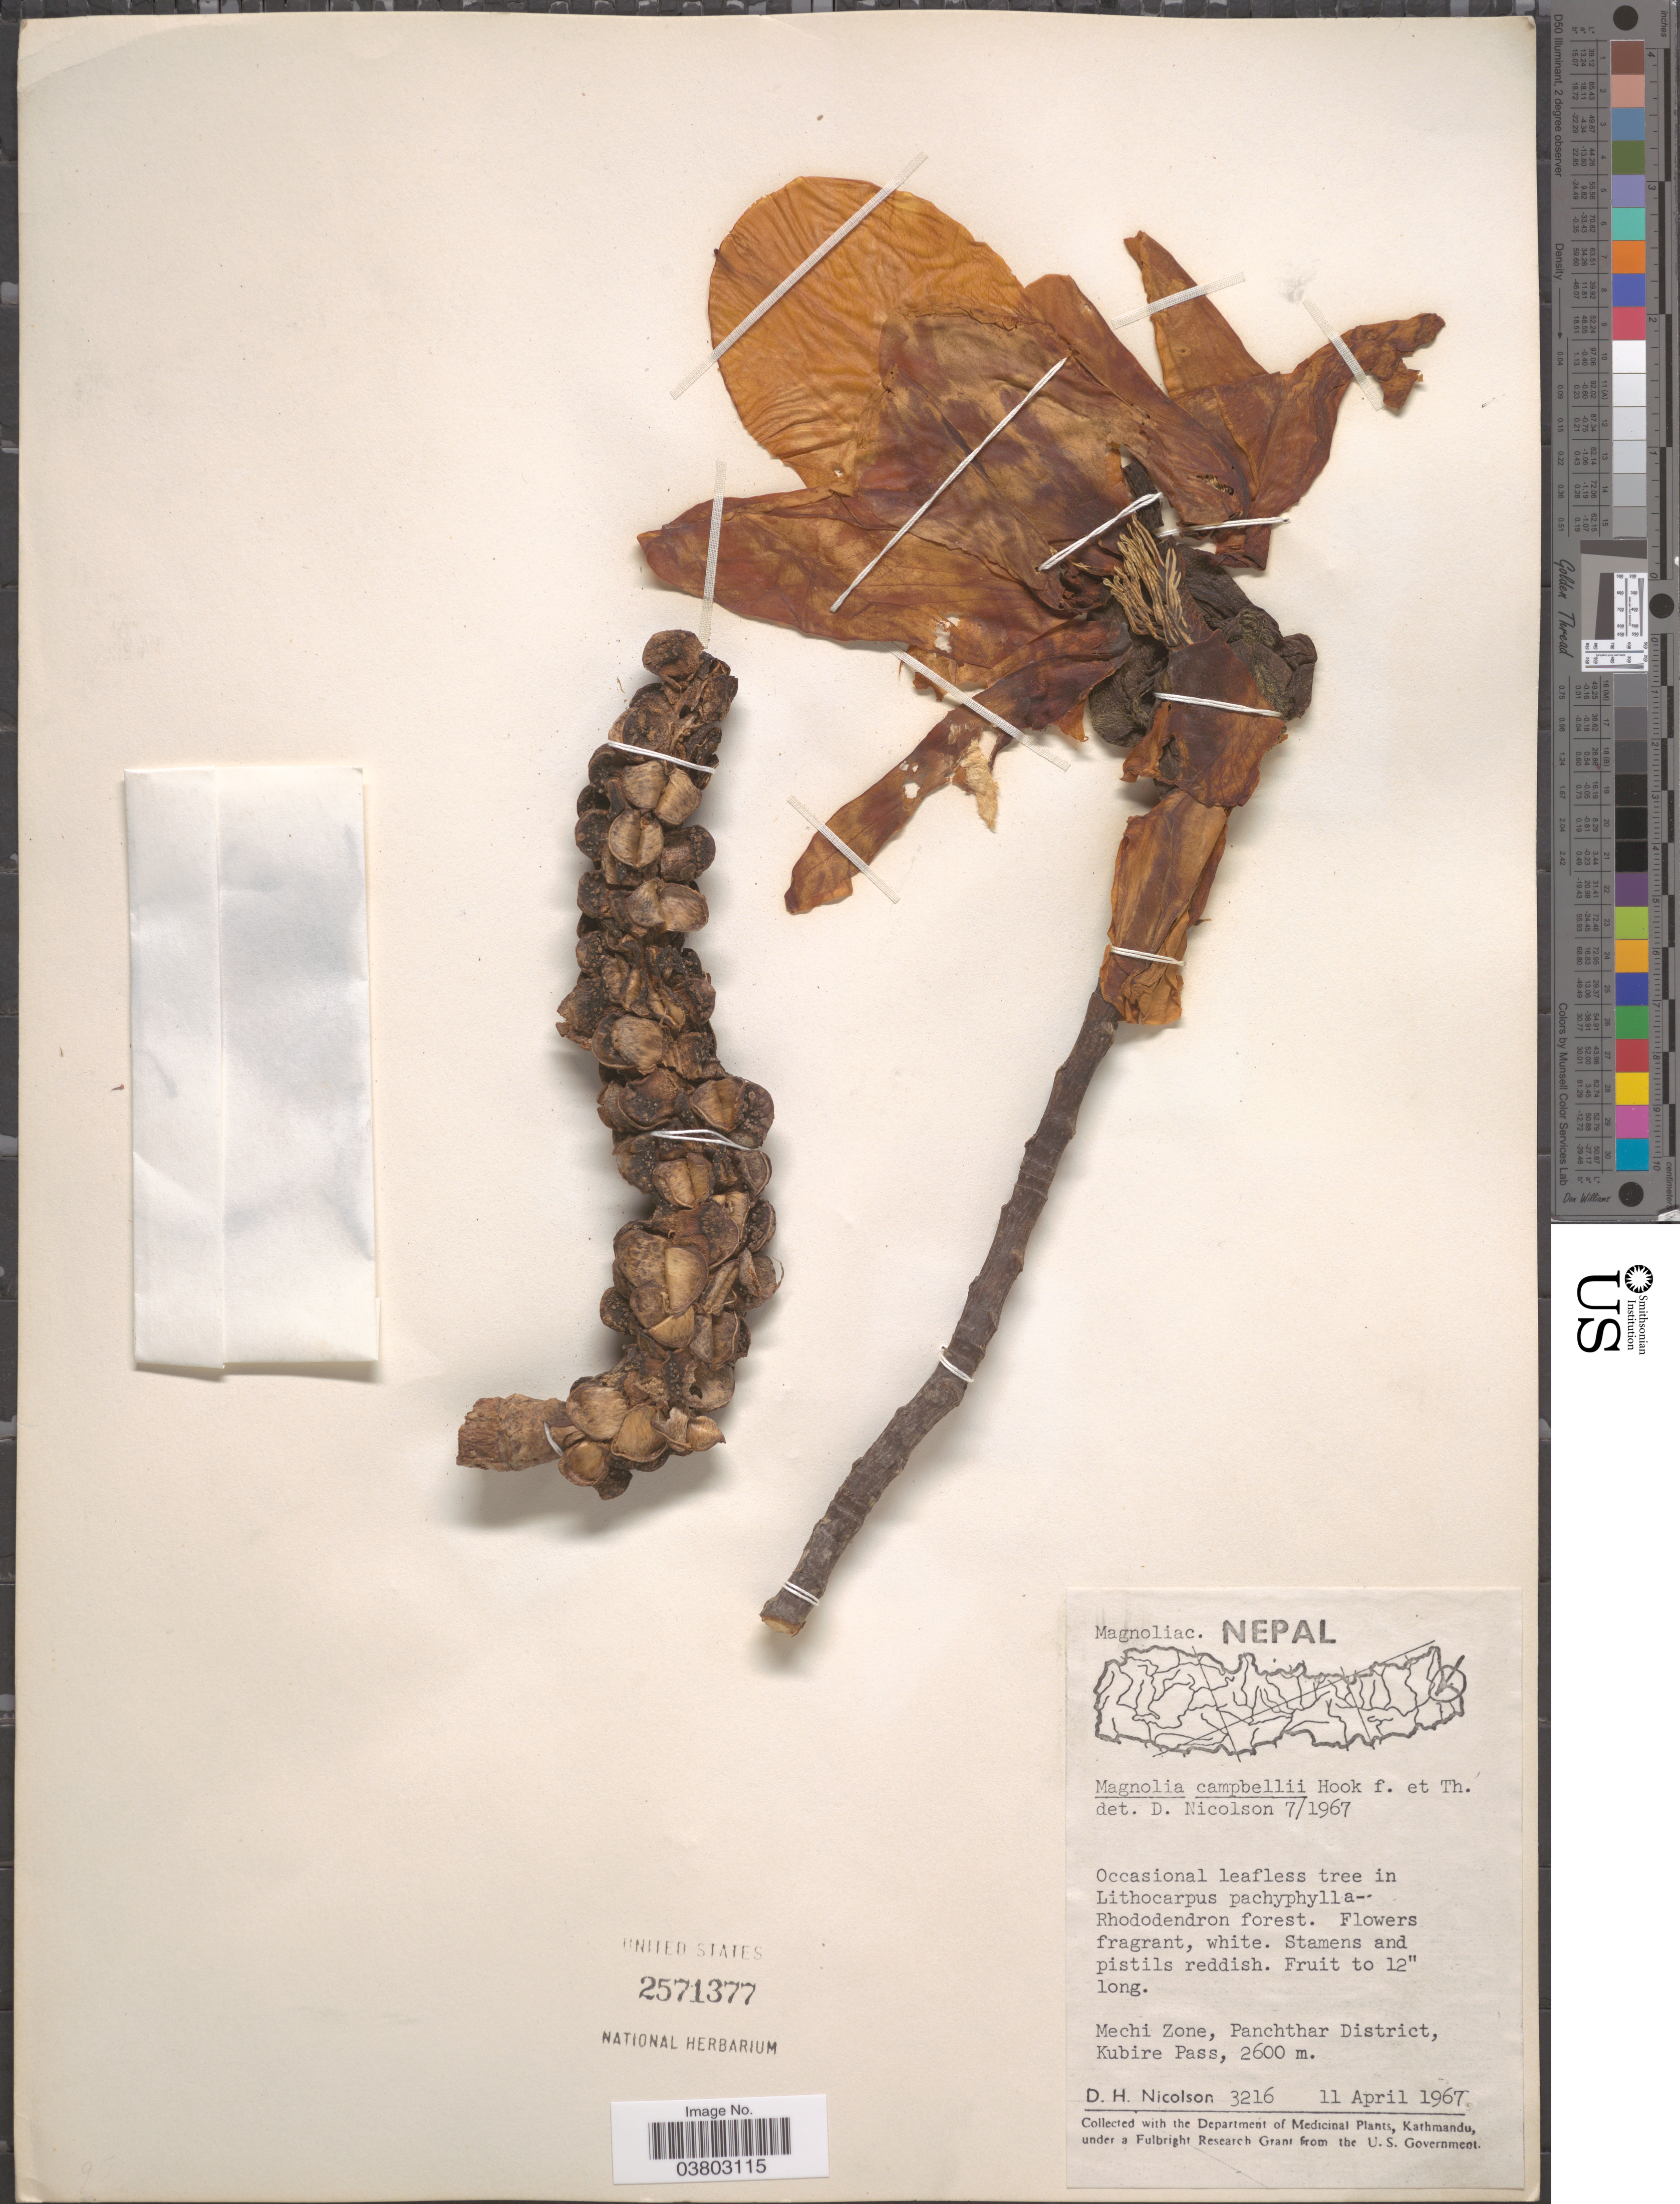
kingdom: Plantae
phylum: Tracheophyta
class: Magnoliopsida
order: Magnoliales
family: Magnoliaceae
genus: Magnolia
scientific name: Magnolia campbellii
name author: Hook. f. & Thomson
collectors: D. H. Nicolson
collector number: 3216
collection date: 1967-04-11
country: Nepal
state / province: Mechi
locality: Mechi Zone, Panchthar District, Kubire Pass.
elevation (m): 2600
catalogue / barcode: US 2571377